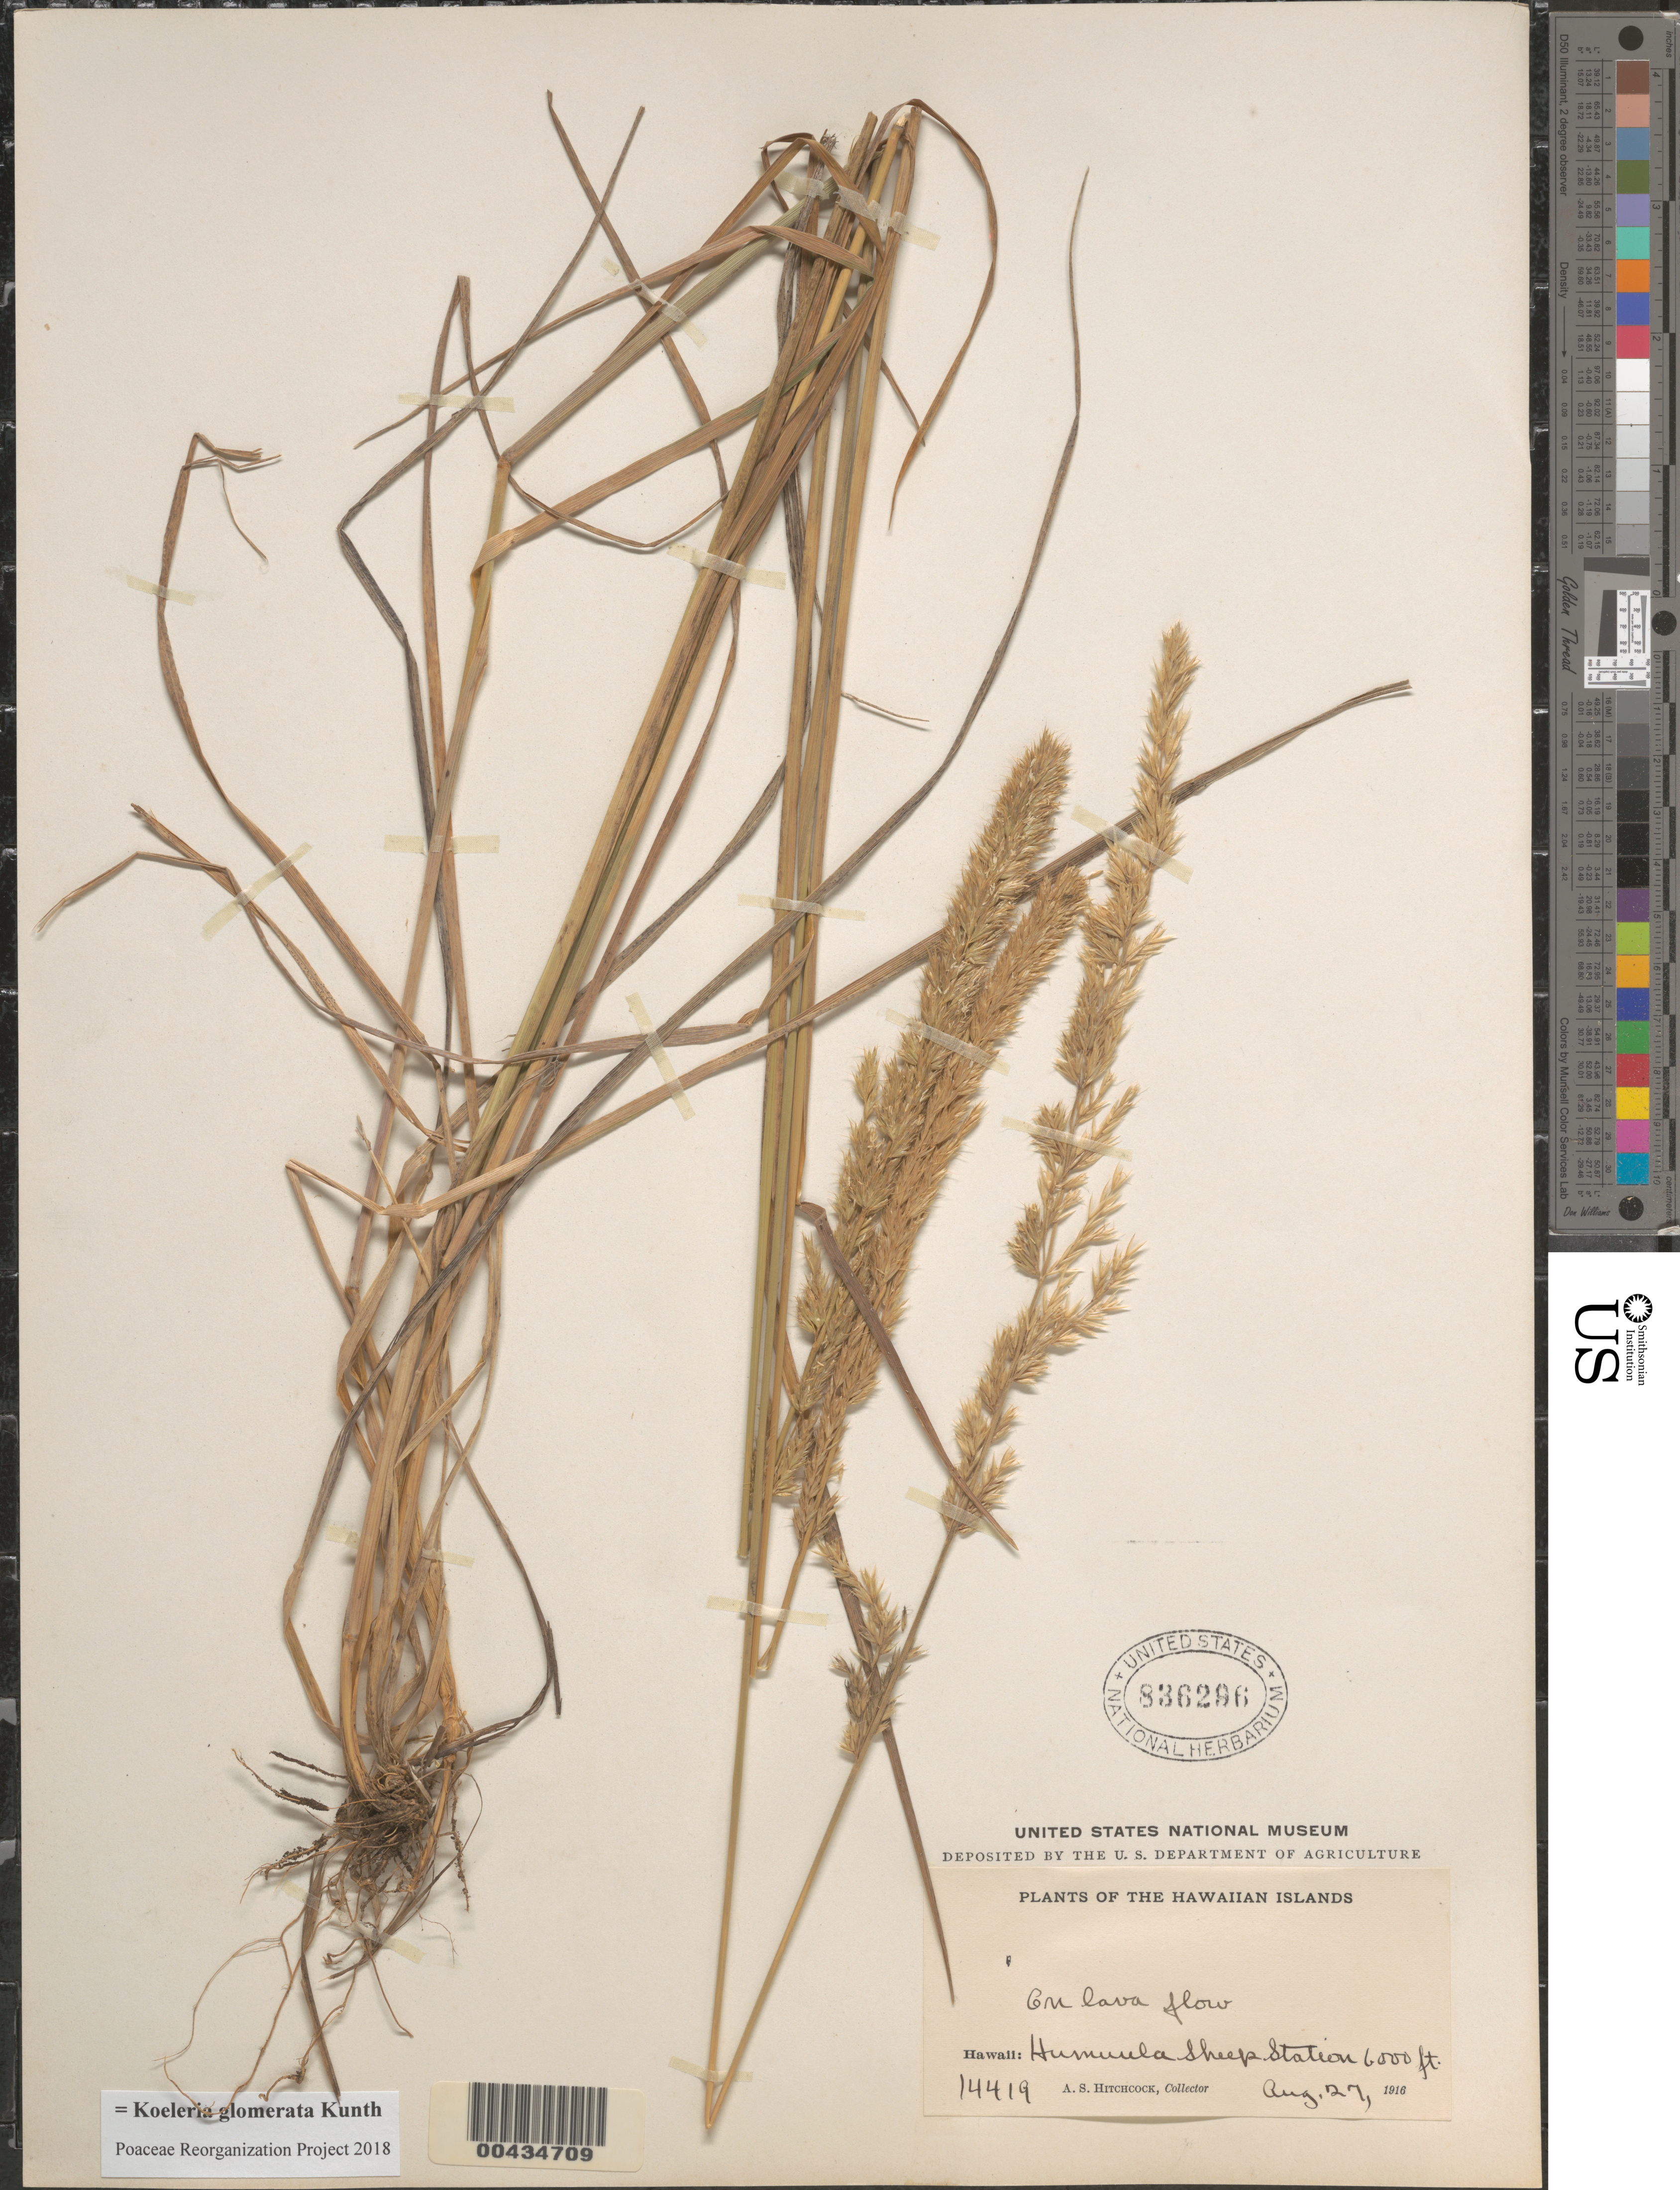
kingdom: Plantae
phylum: Tracheophyta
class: Liliopsida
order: Poales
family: Poaceae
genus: Koeleria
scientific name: Koeleria glomerata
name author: Kunth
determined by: Poaceae Reorganization Project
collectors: A. S. Hitchcock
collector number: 14419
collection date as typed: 27 Aug 1916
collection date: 1916-08-27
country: United States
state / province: Hawaii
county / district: Hawaii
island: Hawaii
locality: Humuula Sheep Station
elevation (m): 1829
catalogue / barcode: US 836296